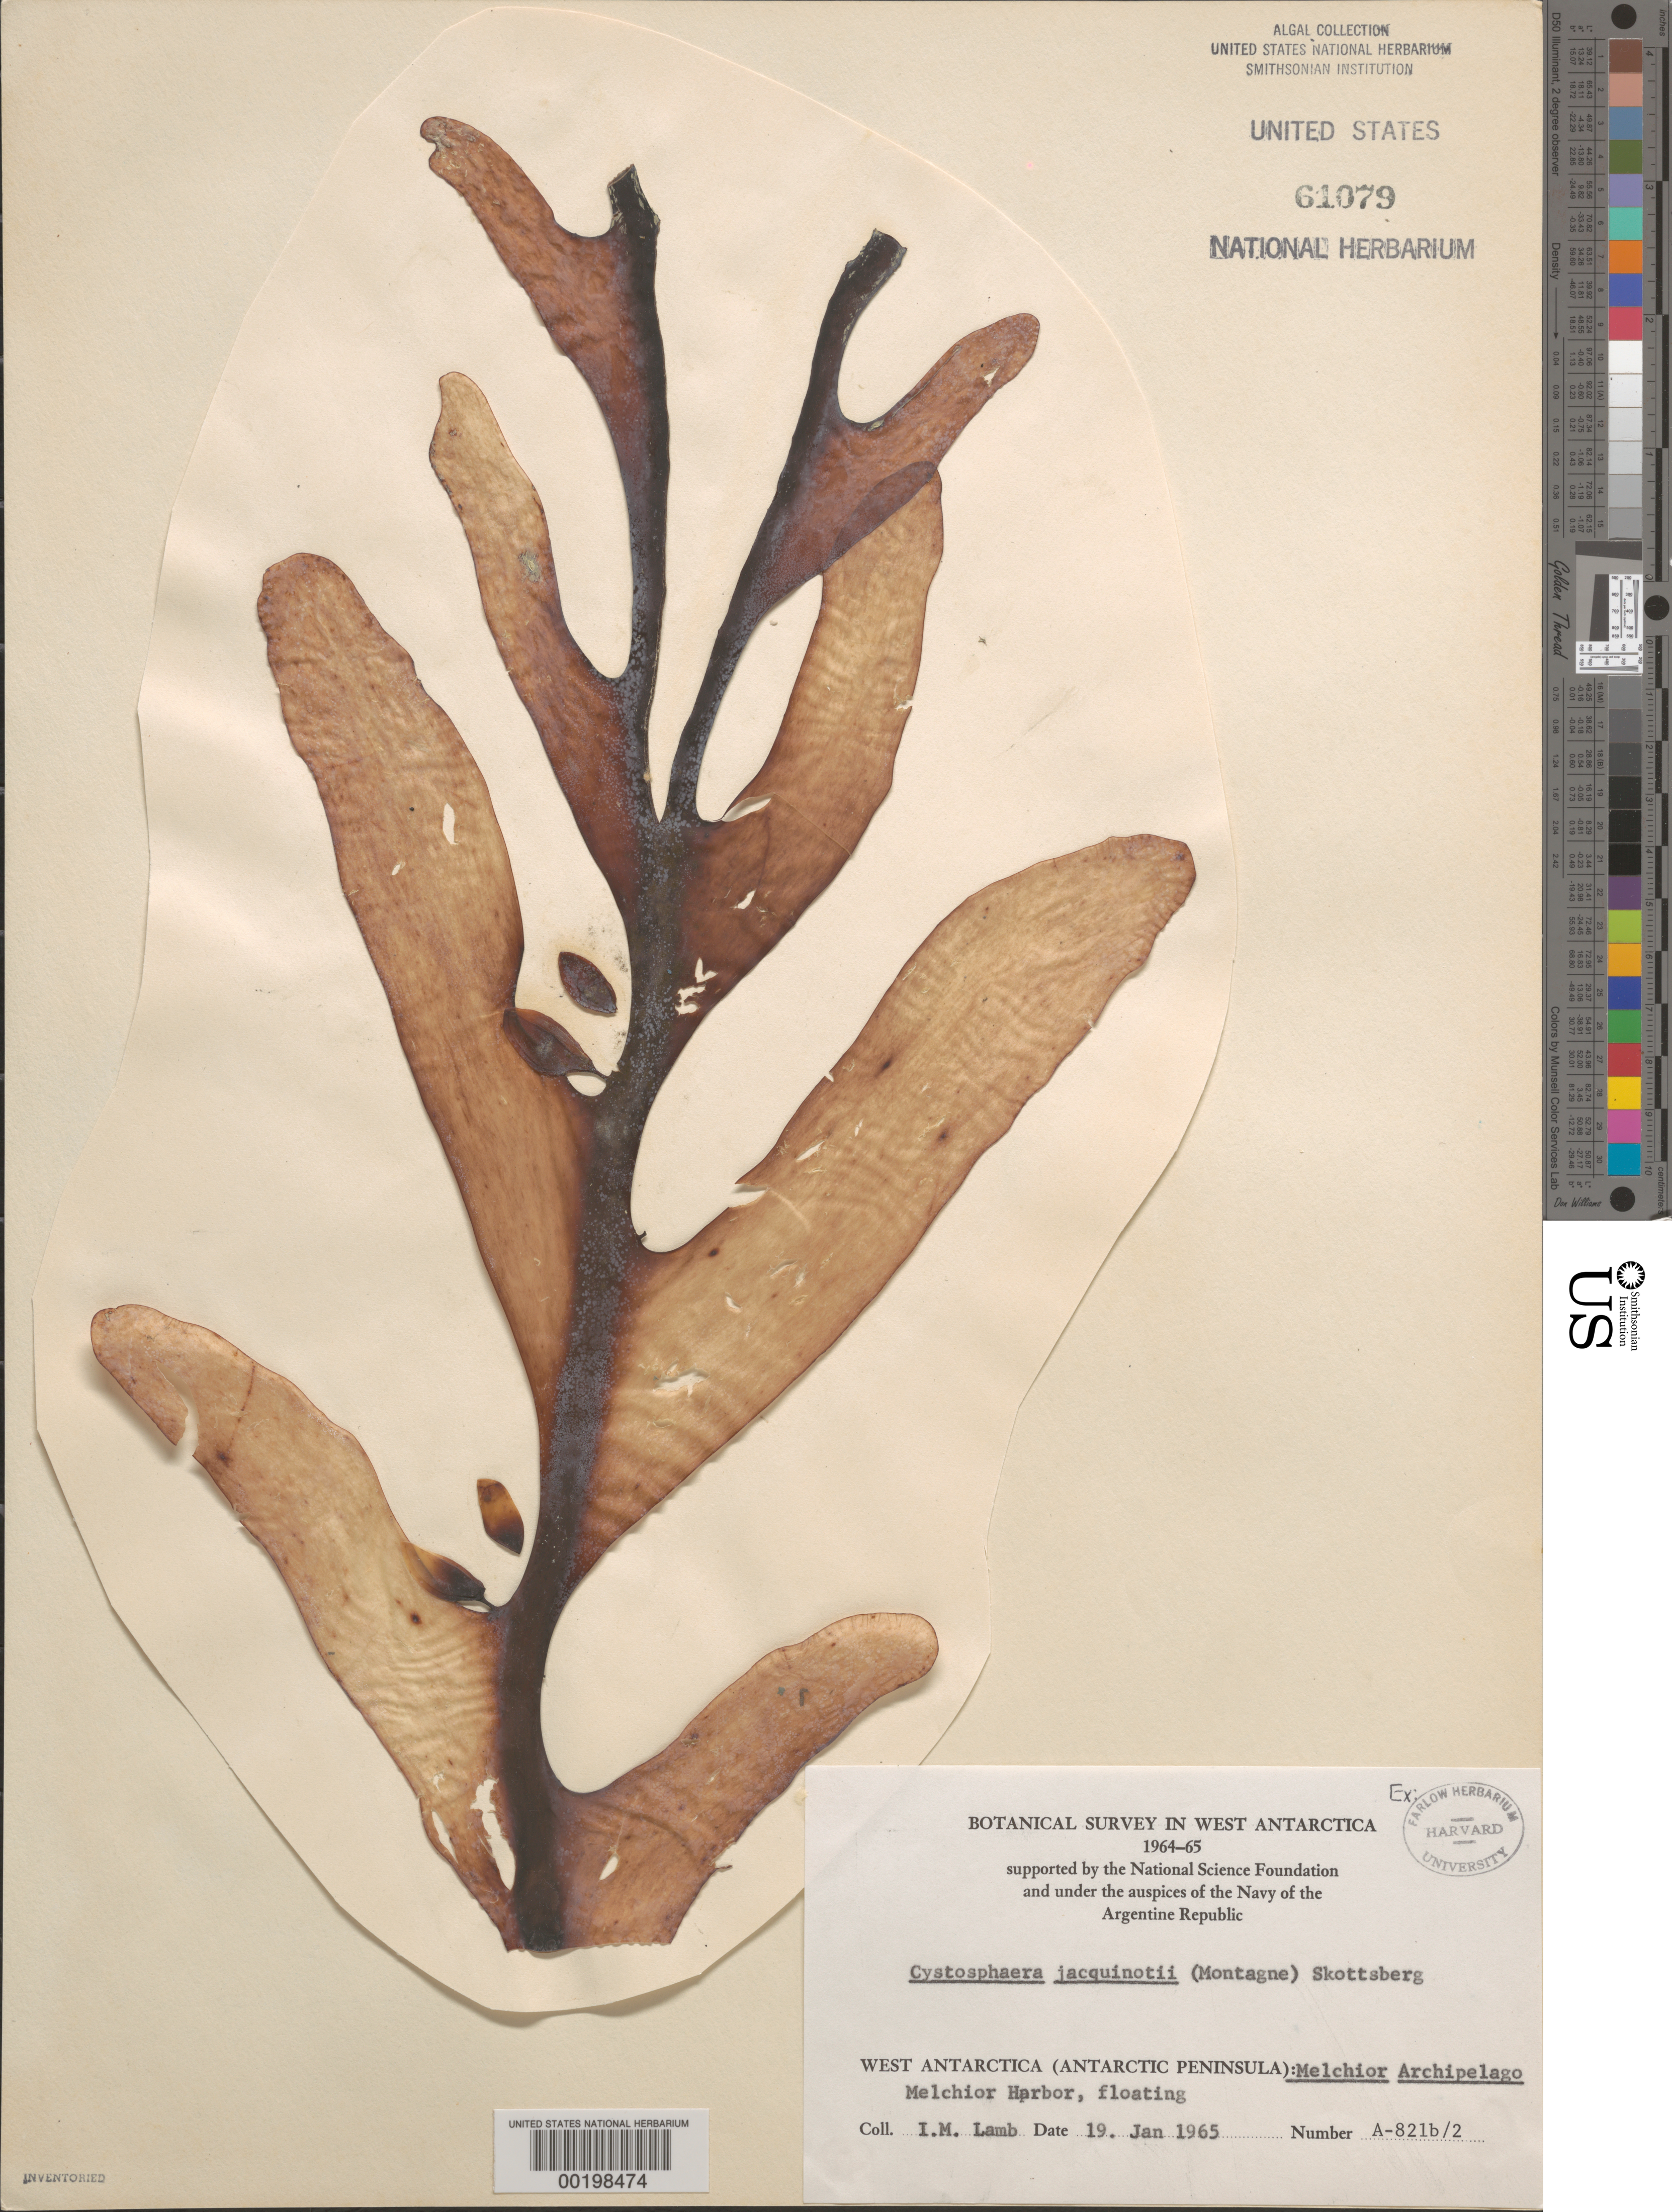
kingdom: Chromista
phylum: Ochrophyta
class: Phaeophyceae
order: Fucales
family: Seirococcaceae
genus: Cystosphaera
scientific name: Cystosphaera jacquinotii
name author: (Montagne) Skottsberg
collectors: I. M. Lamb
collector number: A-821b-2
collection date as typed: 19 Jan 1965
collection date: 1965-01-19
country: Antarctica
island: Gamma Island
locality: Melchior Harbor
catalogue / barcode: US 61079